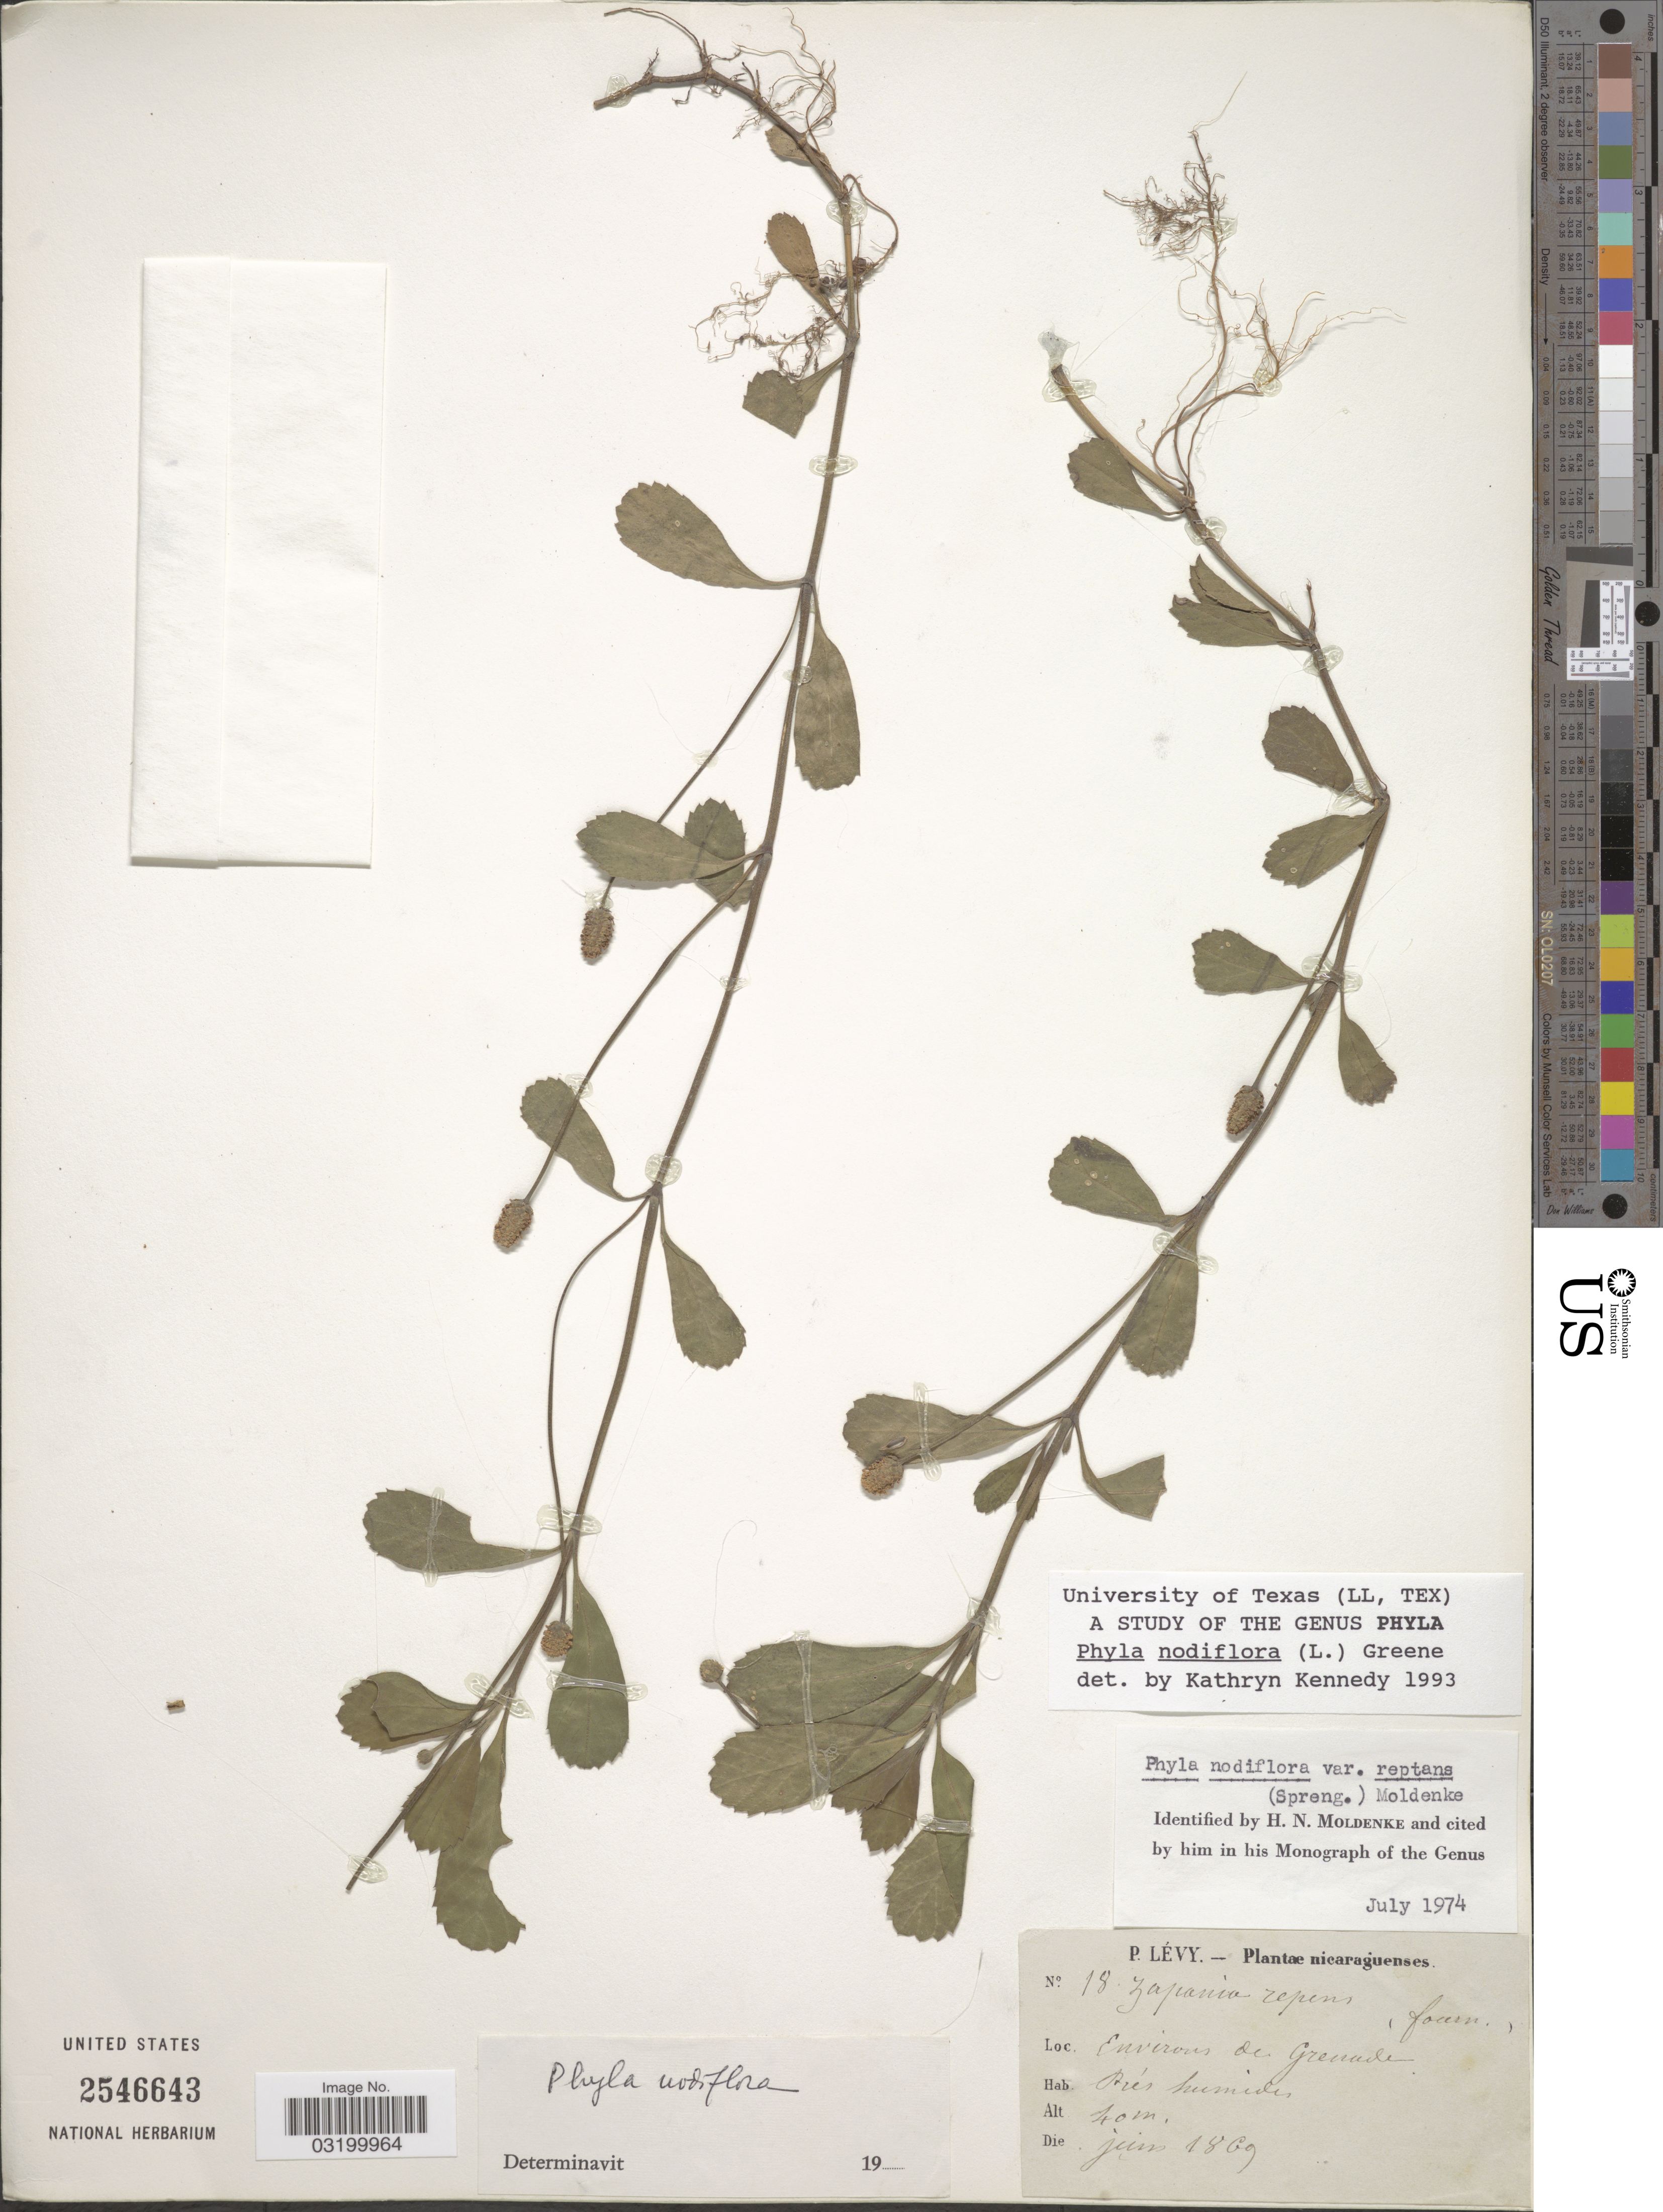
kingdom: Plantae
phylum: Tracheophyta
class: Magnoliopsida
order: Lamiales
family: Verbenaceae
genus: Phyla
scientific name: Phyla nodiflora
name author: (L.) Greene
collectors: P. Lévy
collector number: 18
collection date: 1869-06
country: Nicaragua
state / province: Granada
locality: Environs de Grenade.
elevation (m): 40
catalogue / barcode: US 2546643